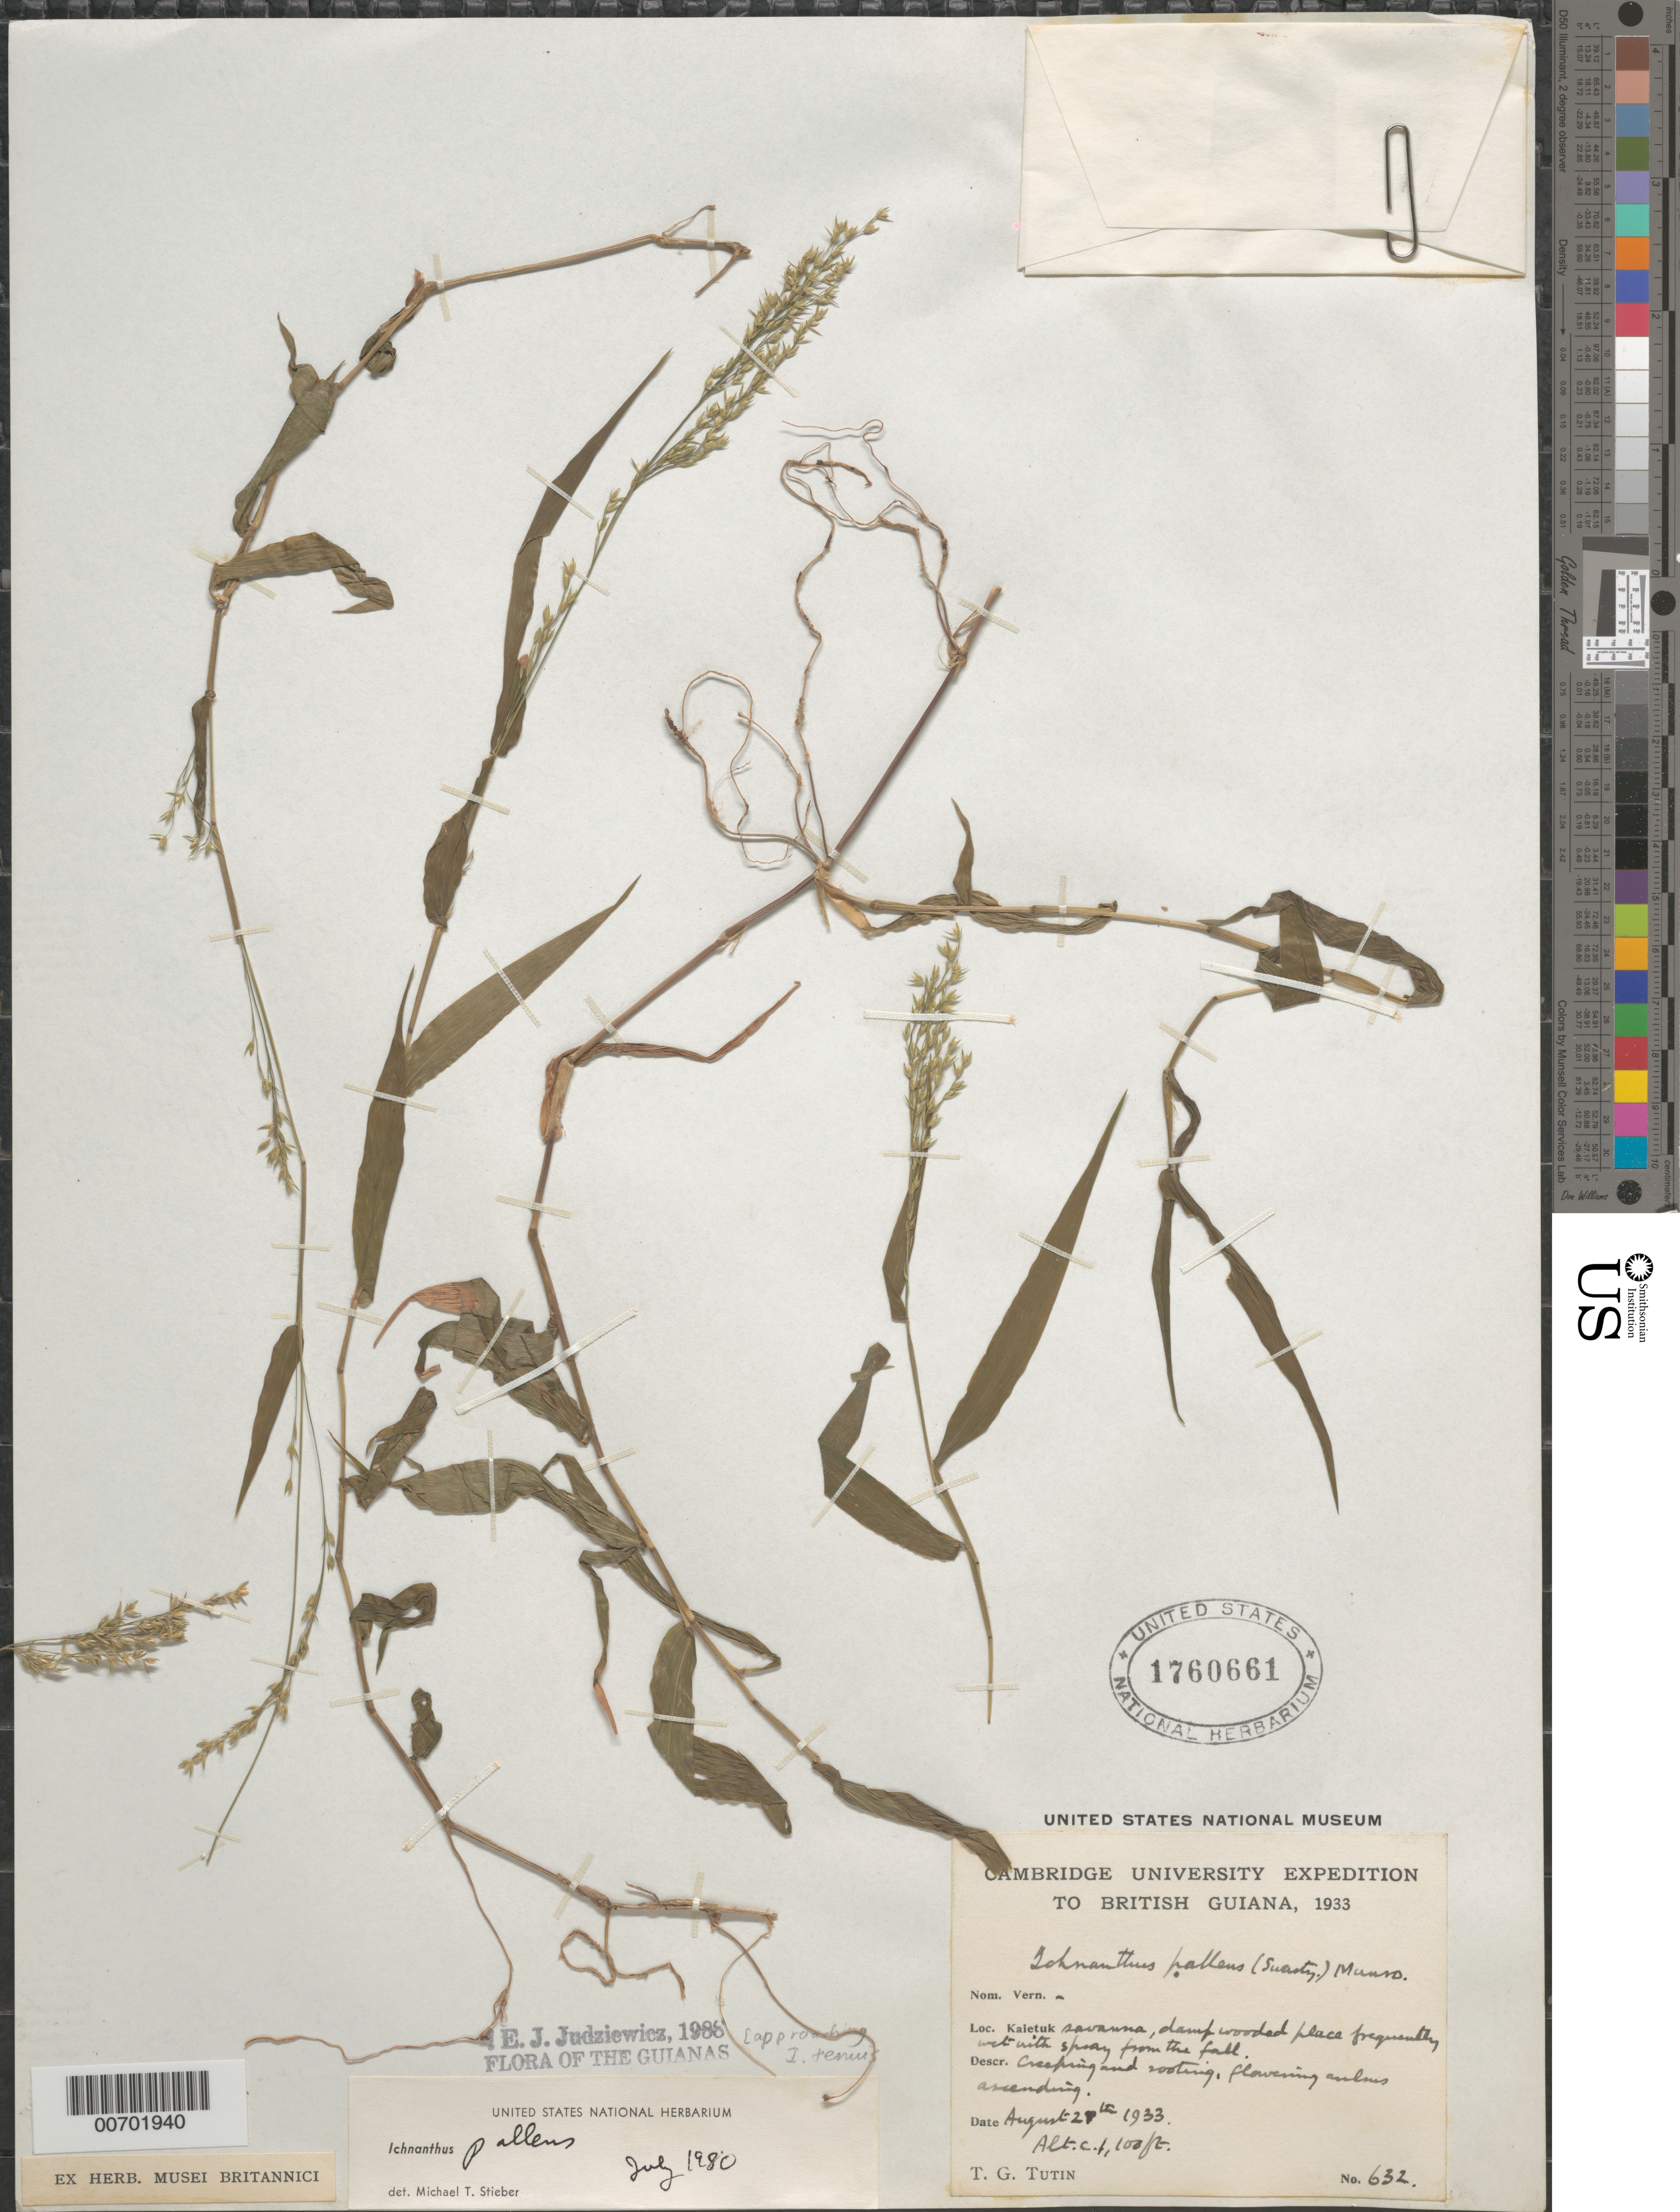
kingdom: Plantae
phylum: Tracheophyta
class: Liliopsida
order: Poales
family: Poaceae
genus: Ichnanthus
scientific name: Ichnanthus pallens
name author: (Sw.) Munro ex Benth.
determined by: Judziewicz, E. J.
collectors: T. G. Tutin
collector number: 632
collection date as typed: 28-Aug-33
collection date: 1933-08-28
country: Guyana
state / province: Potaro-Siparuni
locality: Kaieteur Savanna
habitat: Damp wooded place frequently we w/spray from the fall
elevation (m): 335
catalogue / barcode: US 1760661